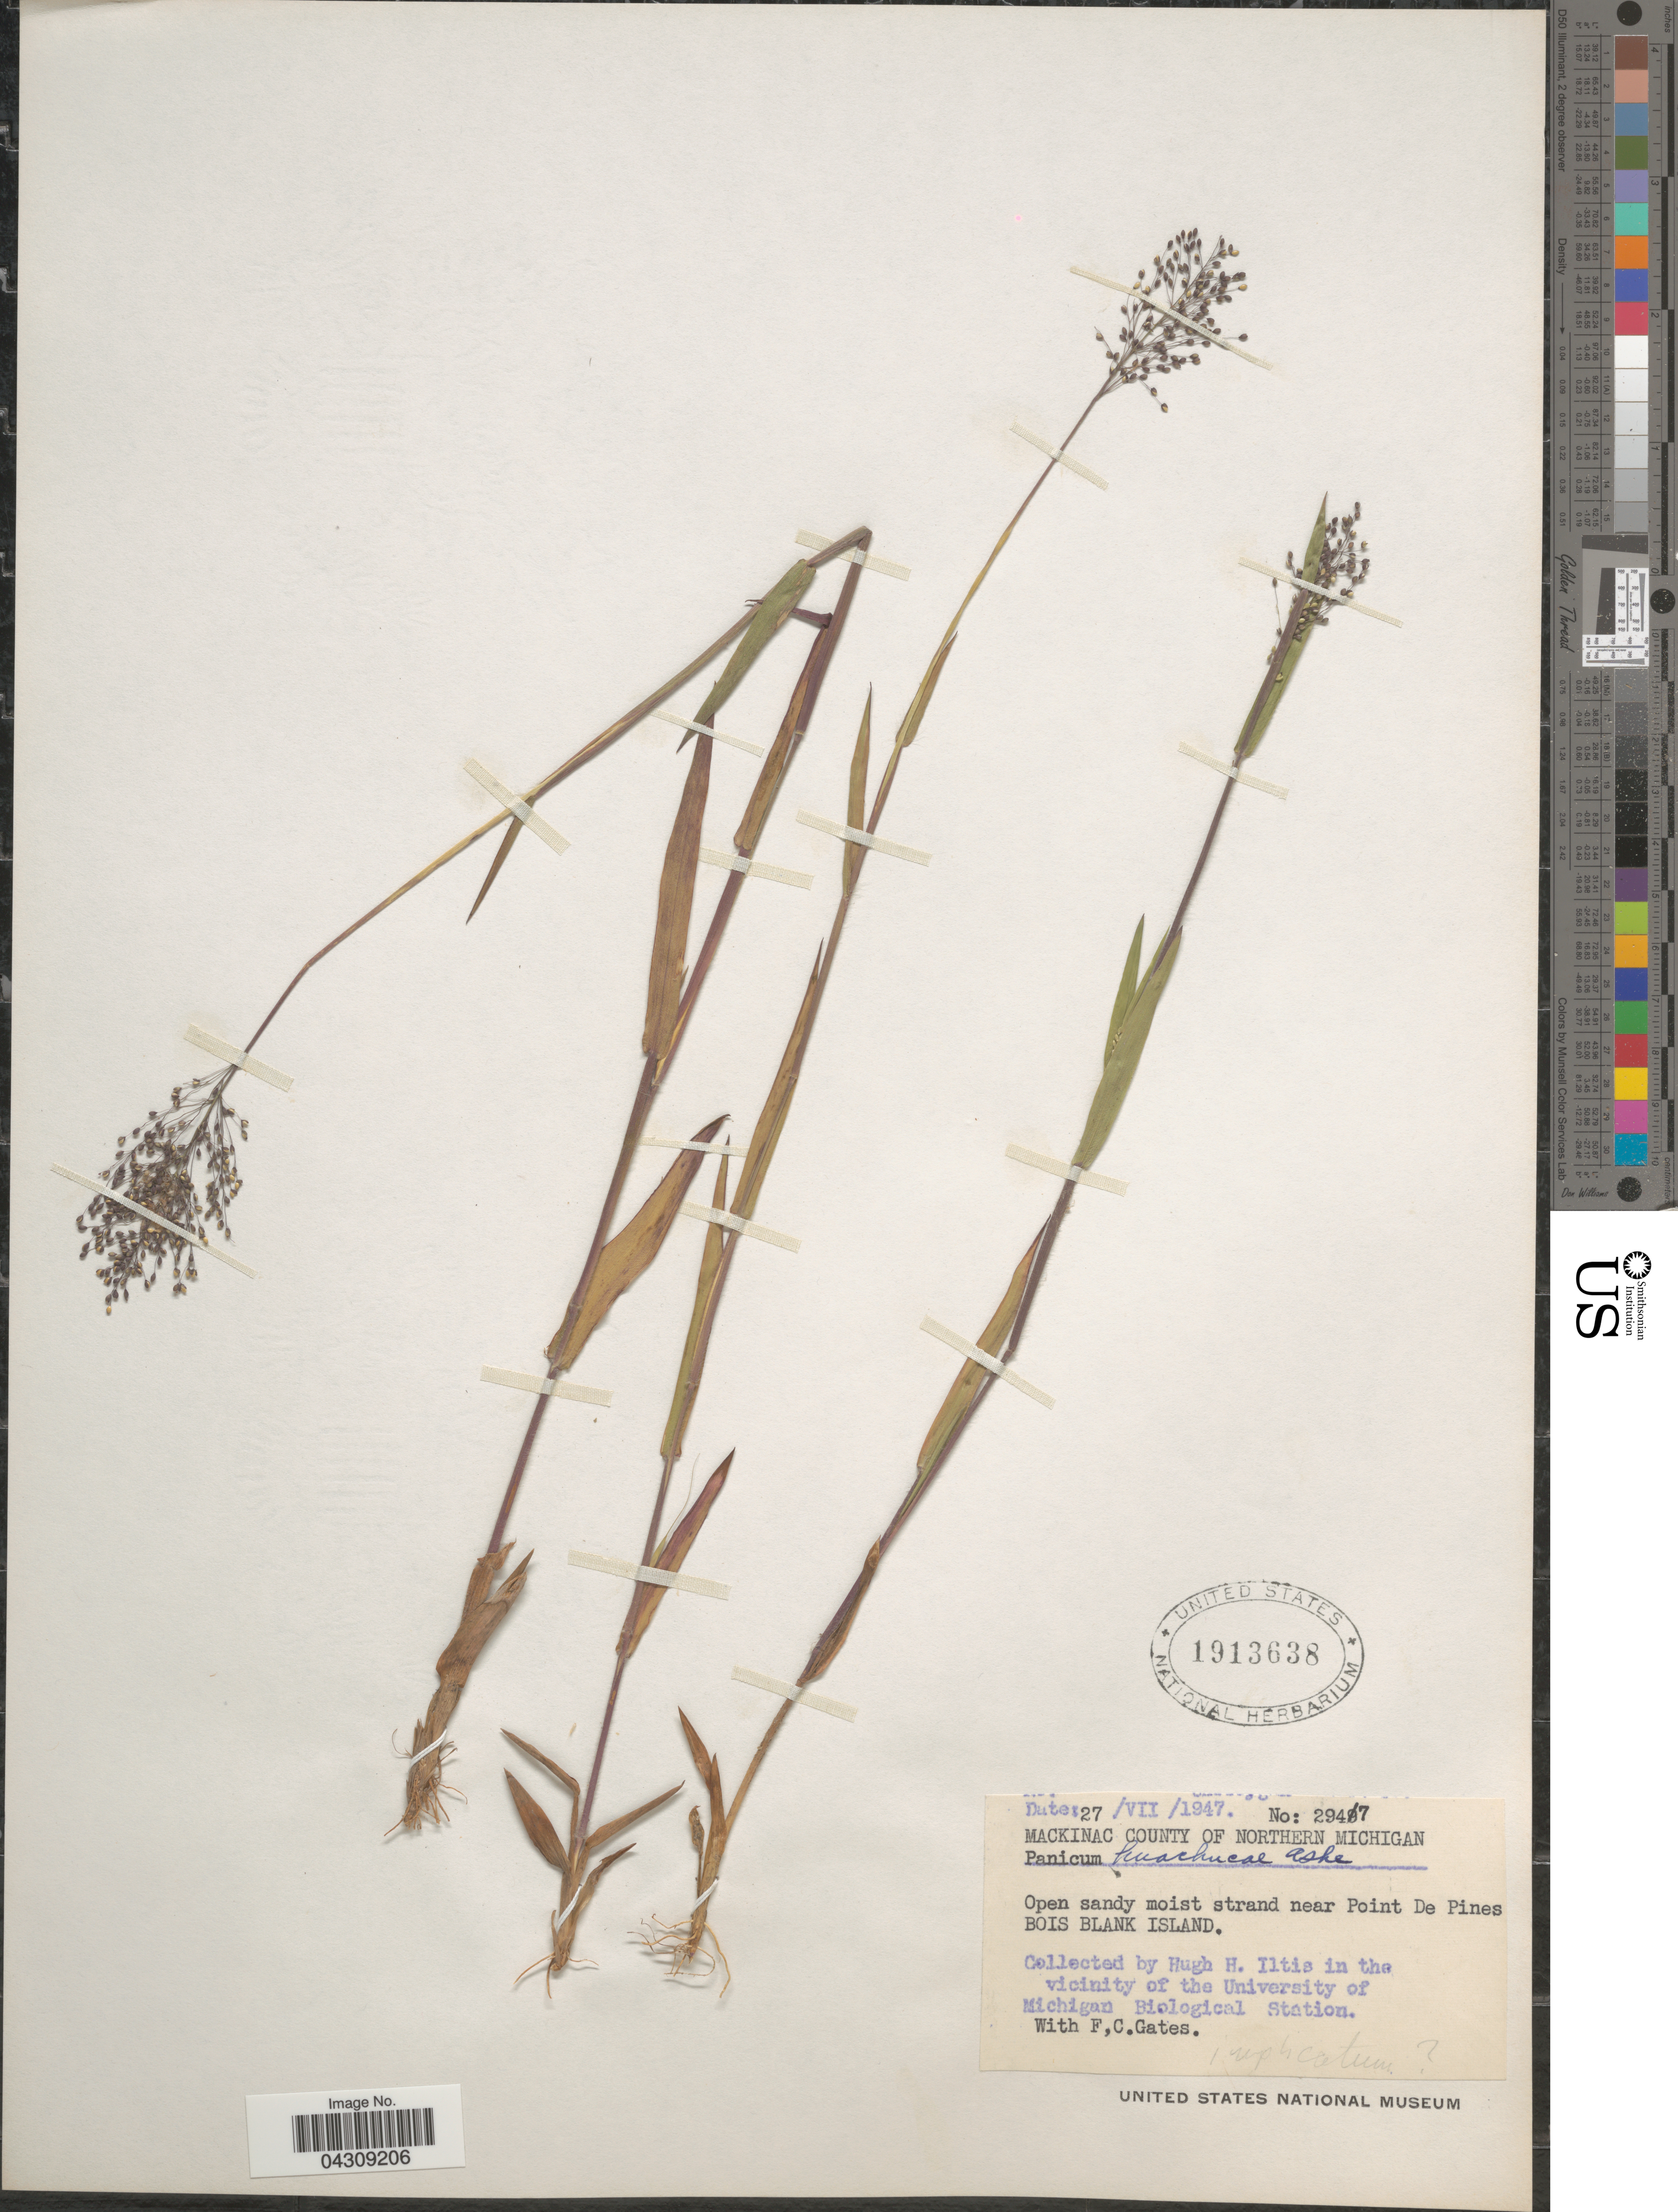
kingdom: Plantae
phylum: Tracheophyta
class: Liliopsida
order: Poales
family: Poaceae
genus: Dichanthelium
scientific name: Dichanthelium acuminatum var. acuminatum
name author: (Sw.) Gould & C.A. Clark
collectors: H. Iltis & F. C. Gates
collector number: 2947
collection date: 1947-07-27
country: United States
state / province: Michigan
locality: Mackinac County of Northern Michigan. Open sandy moist strand near Point De Pines Bois Blank Island. In the vicinity of the University of Michigan Biological Station.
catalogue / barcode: US 1913638